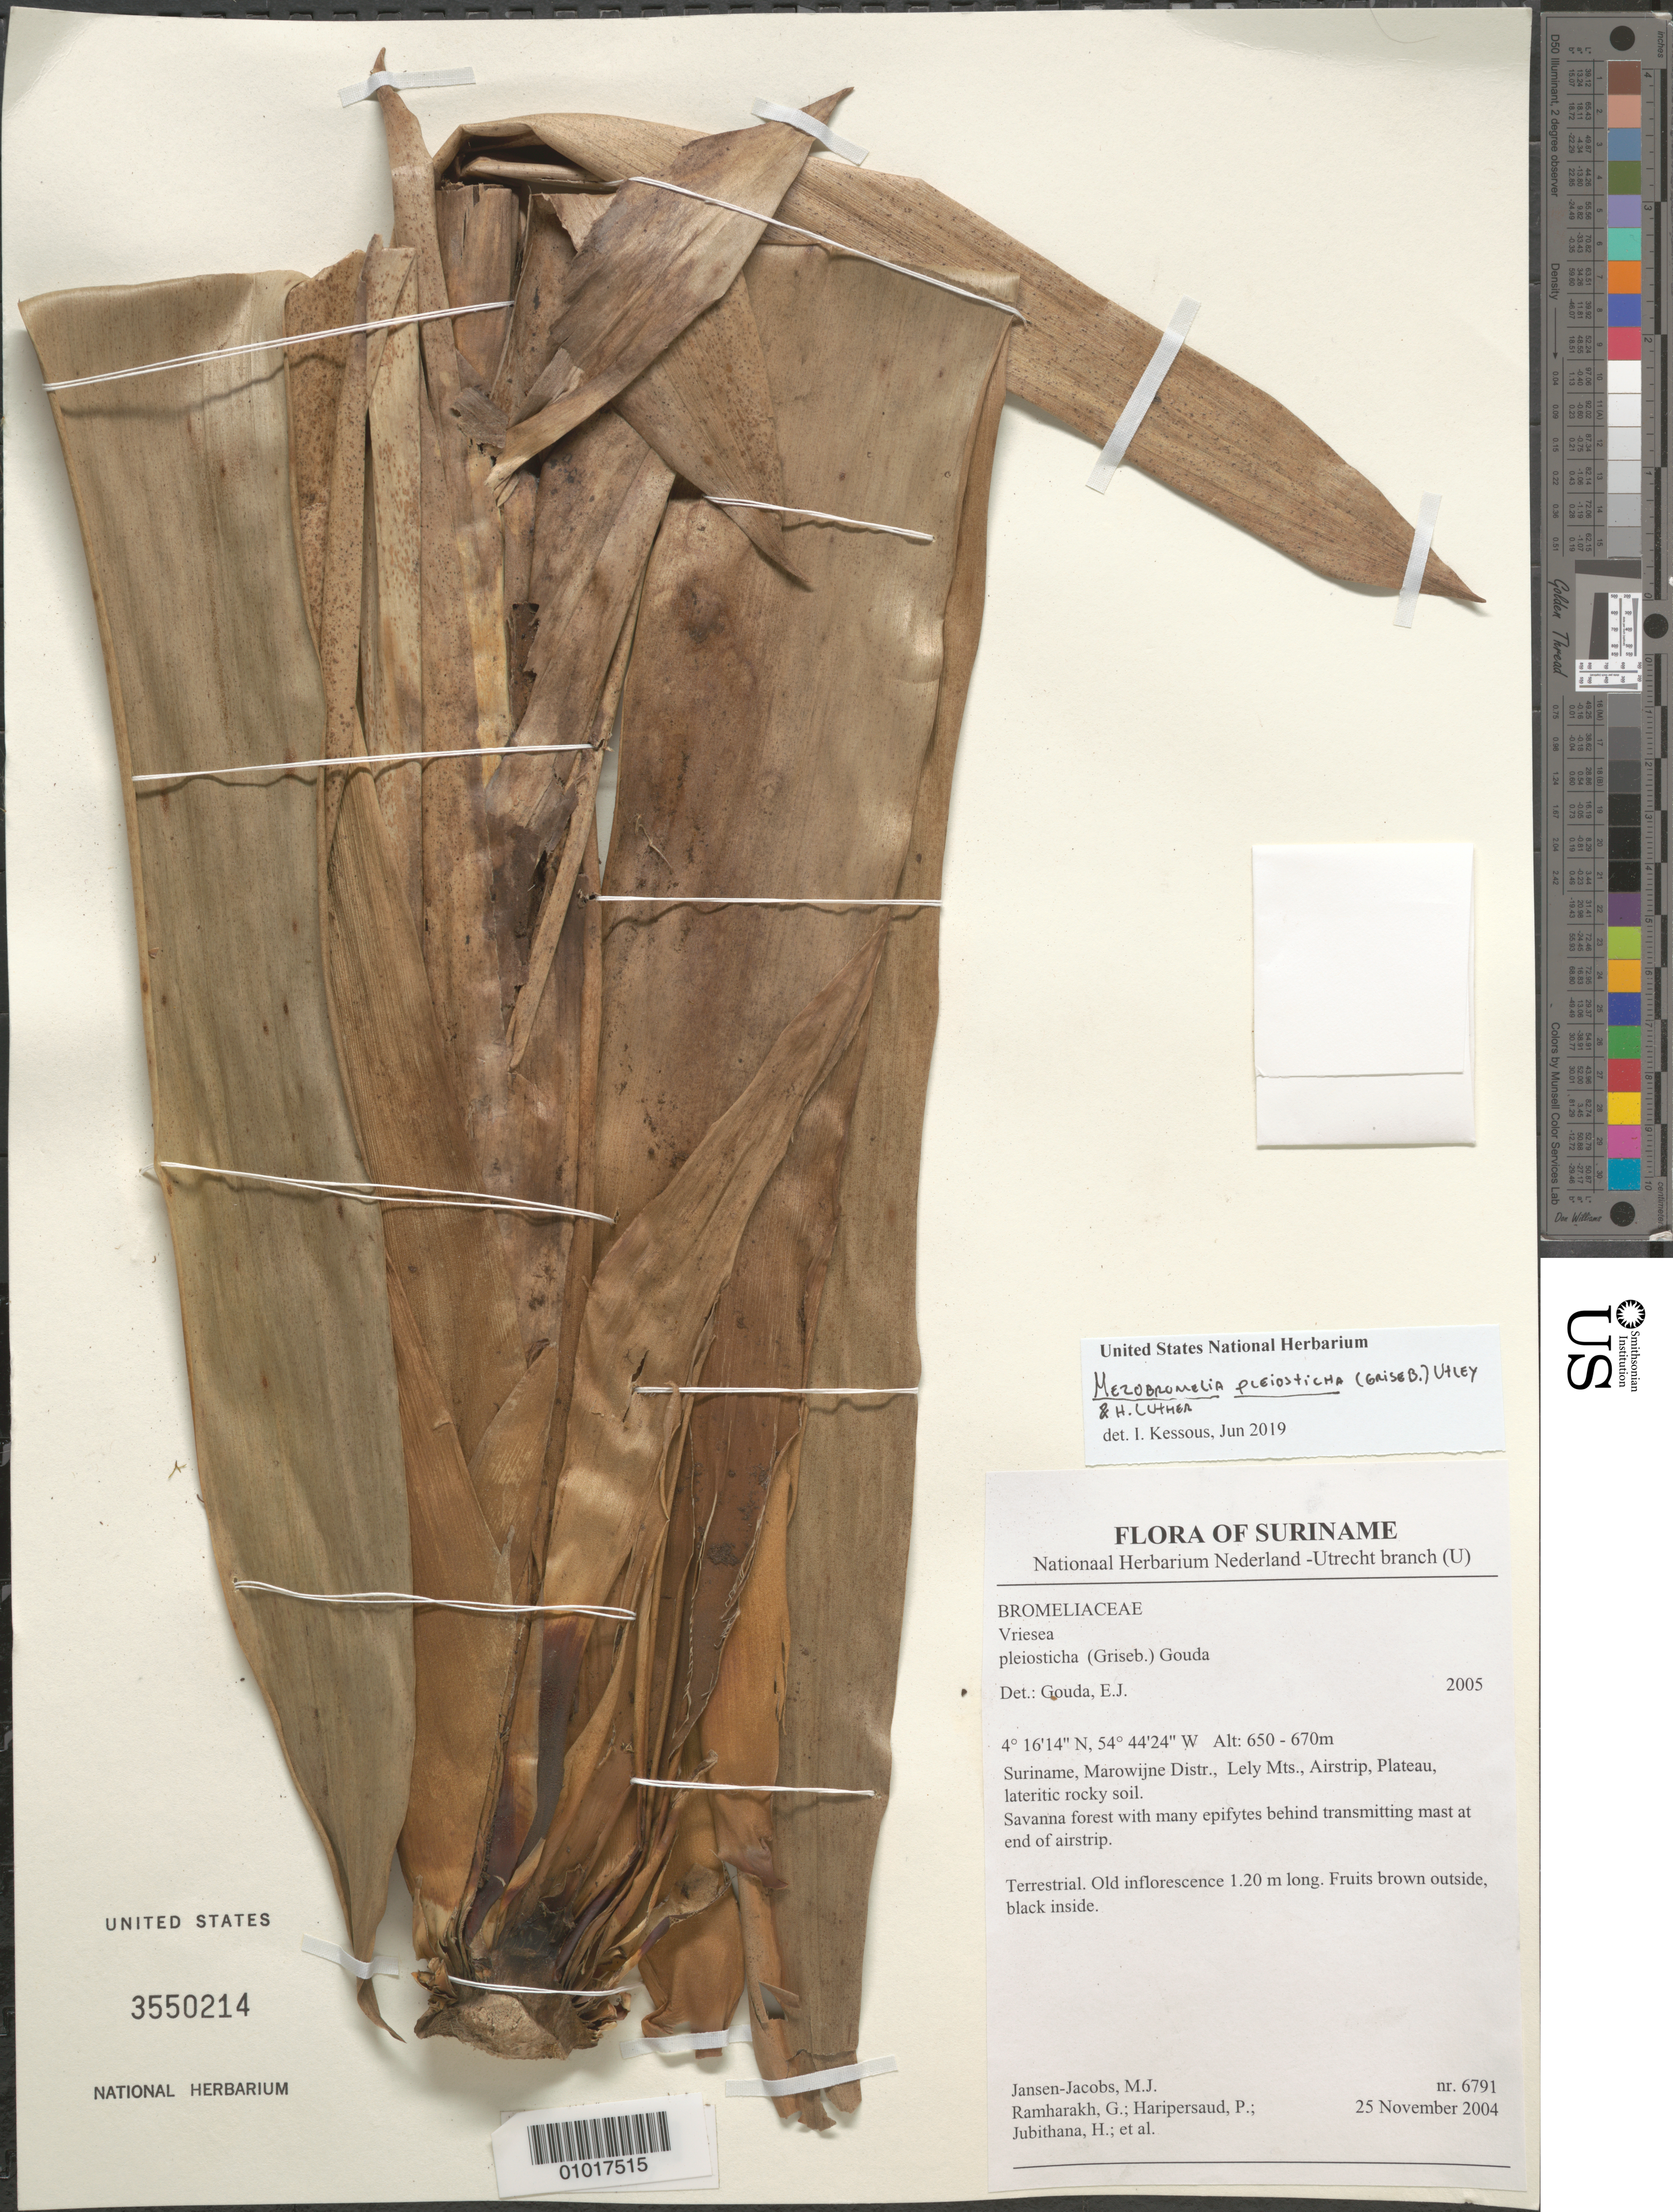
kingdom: Plantae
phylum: Tracheophyta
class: Liliopsida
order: Poales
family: Bromeliaceae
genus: Mezobromelia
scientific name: Mezobromelia pleiosticha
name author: (Griseb.) Utley & H. Luther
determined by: Kessous, Igor M.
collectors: M. J. Jansen-Jacobs et al.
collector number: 6791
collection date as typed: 25-Nov-04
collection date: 2004-11-25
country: Suriname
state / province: Marowijne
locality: Lely Mountains, Airstrip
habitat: Plateau, lateritic rocky soil. Savanna forest with many epifytes behind transmitting mast at end of airstrip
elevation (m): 650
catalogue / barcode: US 3550214